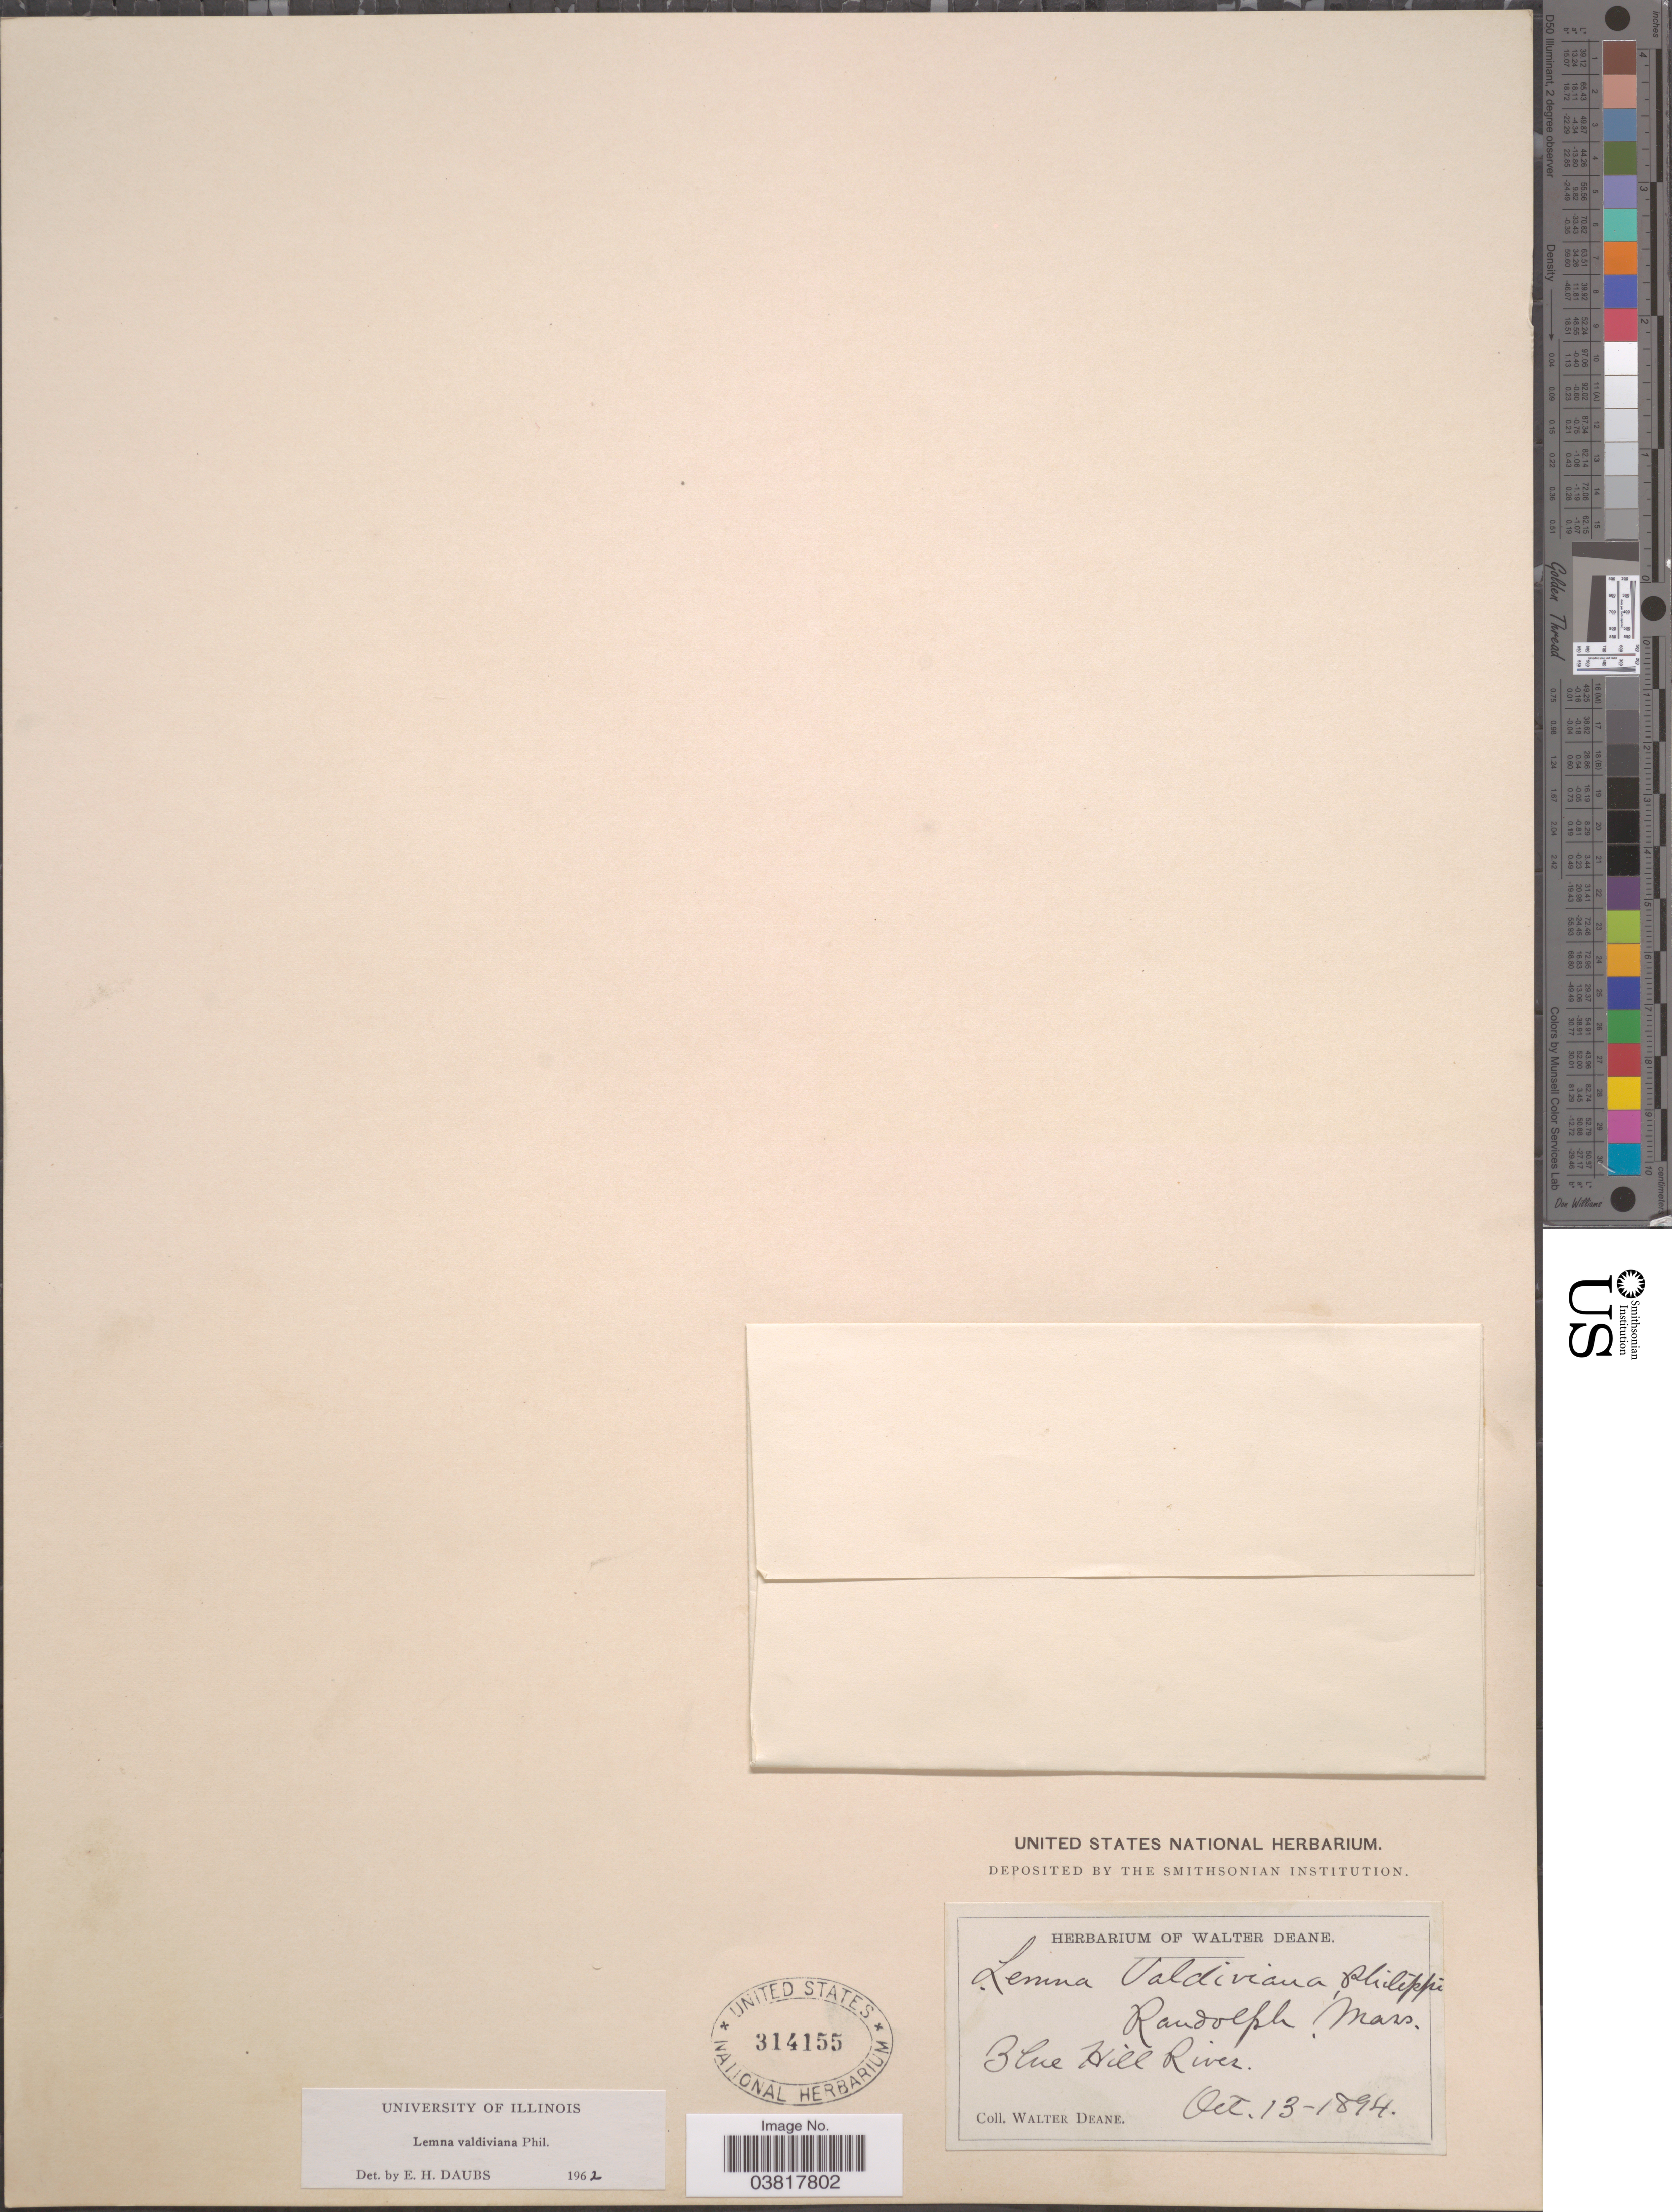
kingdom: Plantae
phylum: Tracheophyta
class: Liliopsida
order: Alismatales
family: Araceae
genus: Lemna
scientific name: Lemna valdiviana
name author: Phil.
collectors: W. Deane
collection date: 1894-10-13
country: United States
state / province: Massachusetts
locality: Randolph. Blue Hill River.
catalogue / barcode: US 314155